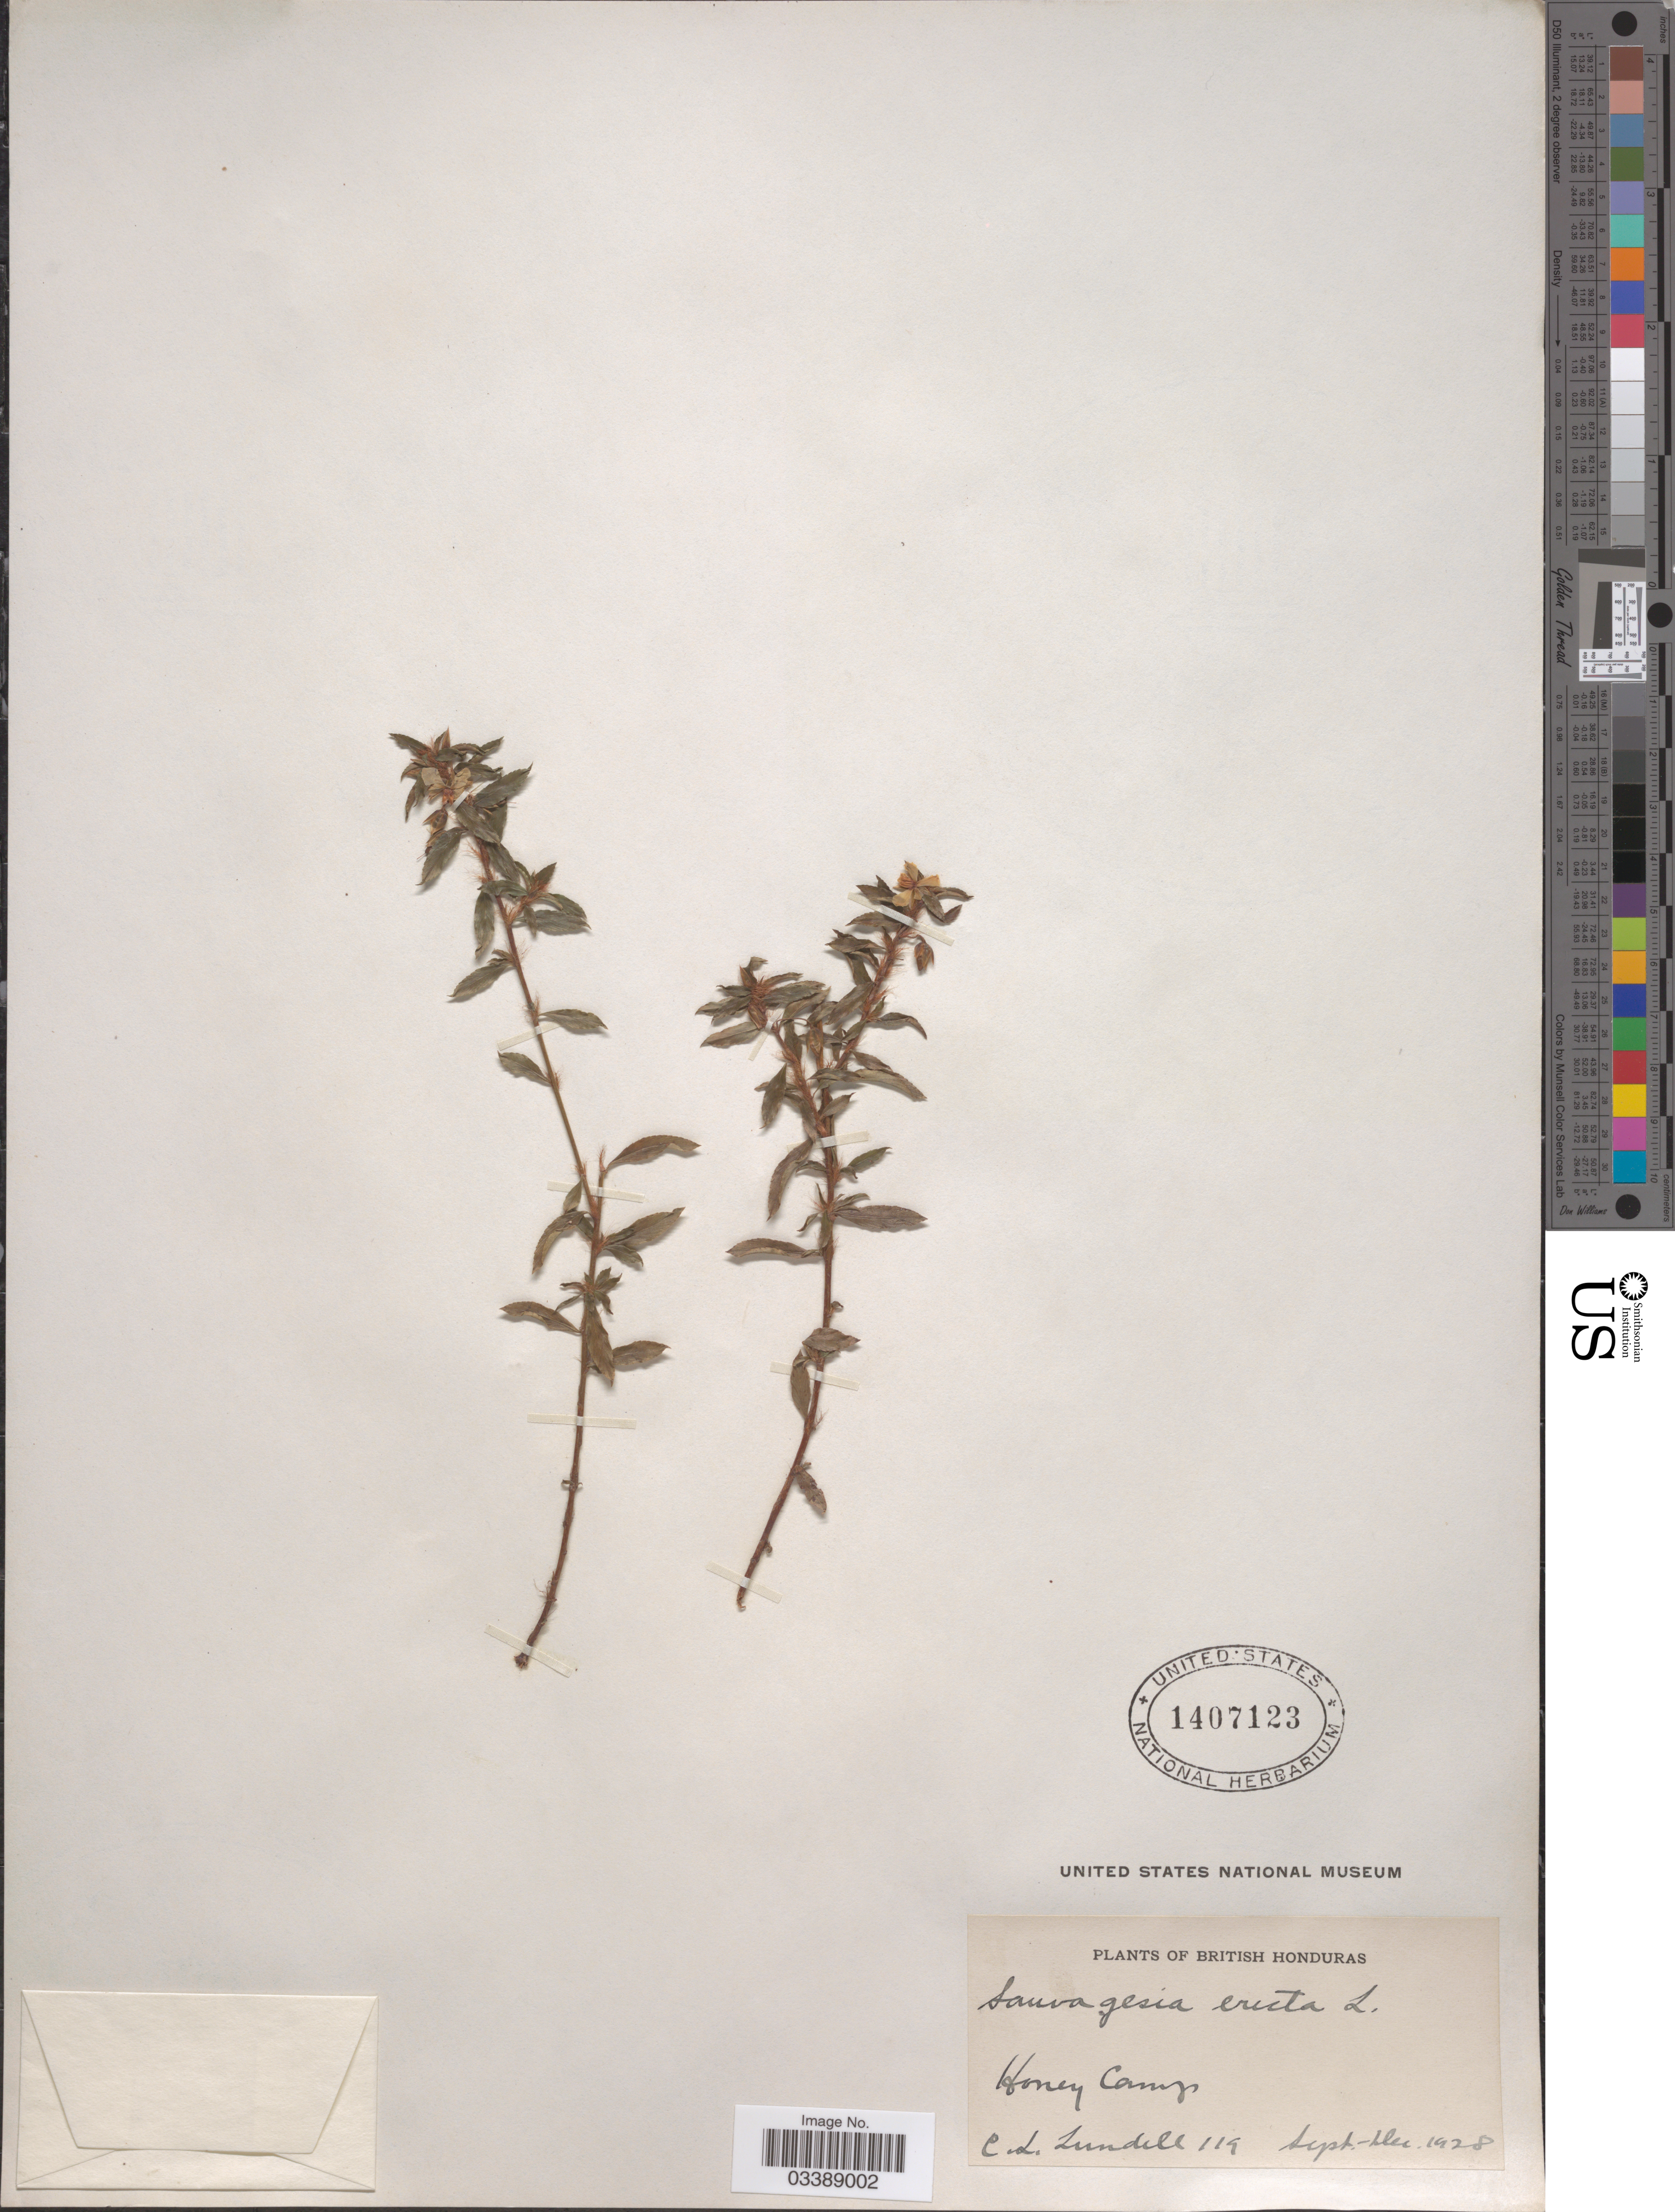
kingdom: Plantae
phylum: Tracheophyta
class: Magnoliopsida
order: Malpighiales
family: Ochnaceae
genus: Sauvagesia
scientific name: Sauvagesia erecta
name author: L.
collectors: C. L. Lundell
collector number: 119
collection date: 1928-09/1928-12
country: Belize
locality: British Honduras. Honey Camp.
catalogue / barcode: US 1407123